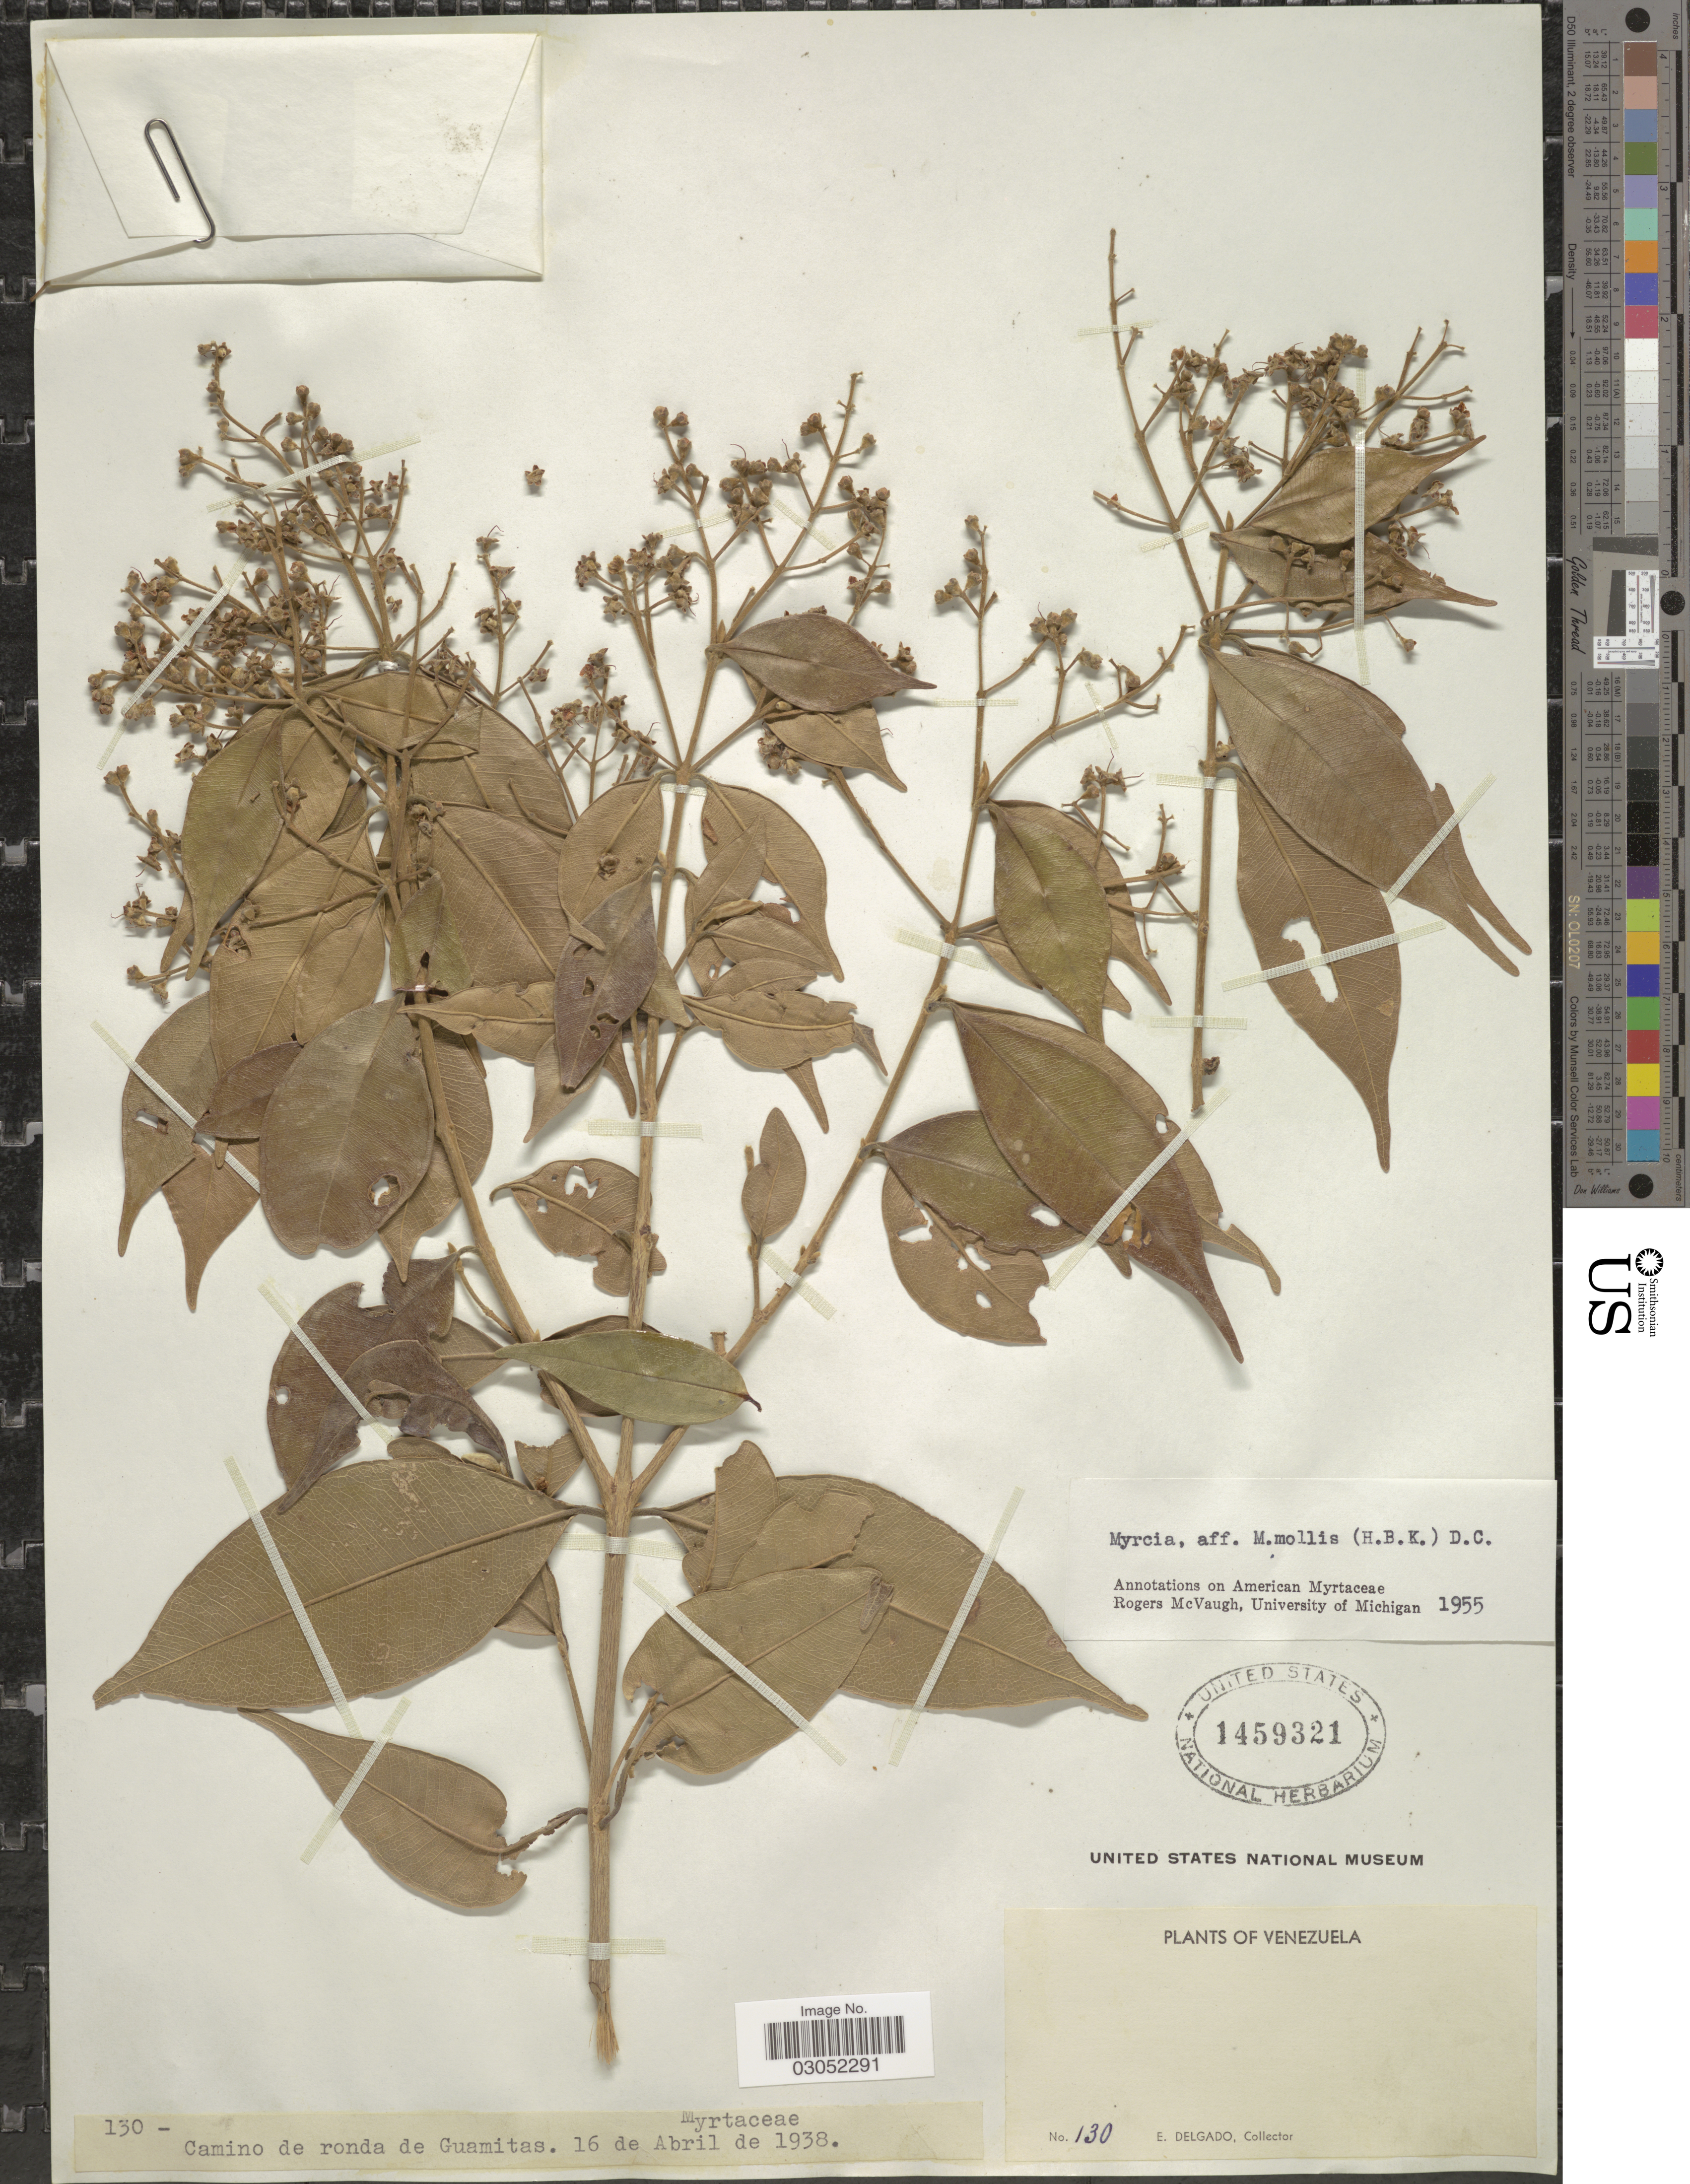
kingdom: Plantae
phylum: Tracheophyta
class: Magnoliopsida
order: Myrtales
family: Myrtaceae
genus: Myrcia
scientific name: Myrcia mollis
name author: (Kunth) DC.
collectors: E. Delgado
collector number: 130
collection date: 1938-04-16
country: Venezuela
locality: Camino de ronda de Guamitas.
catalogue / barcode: US 1489321